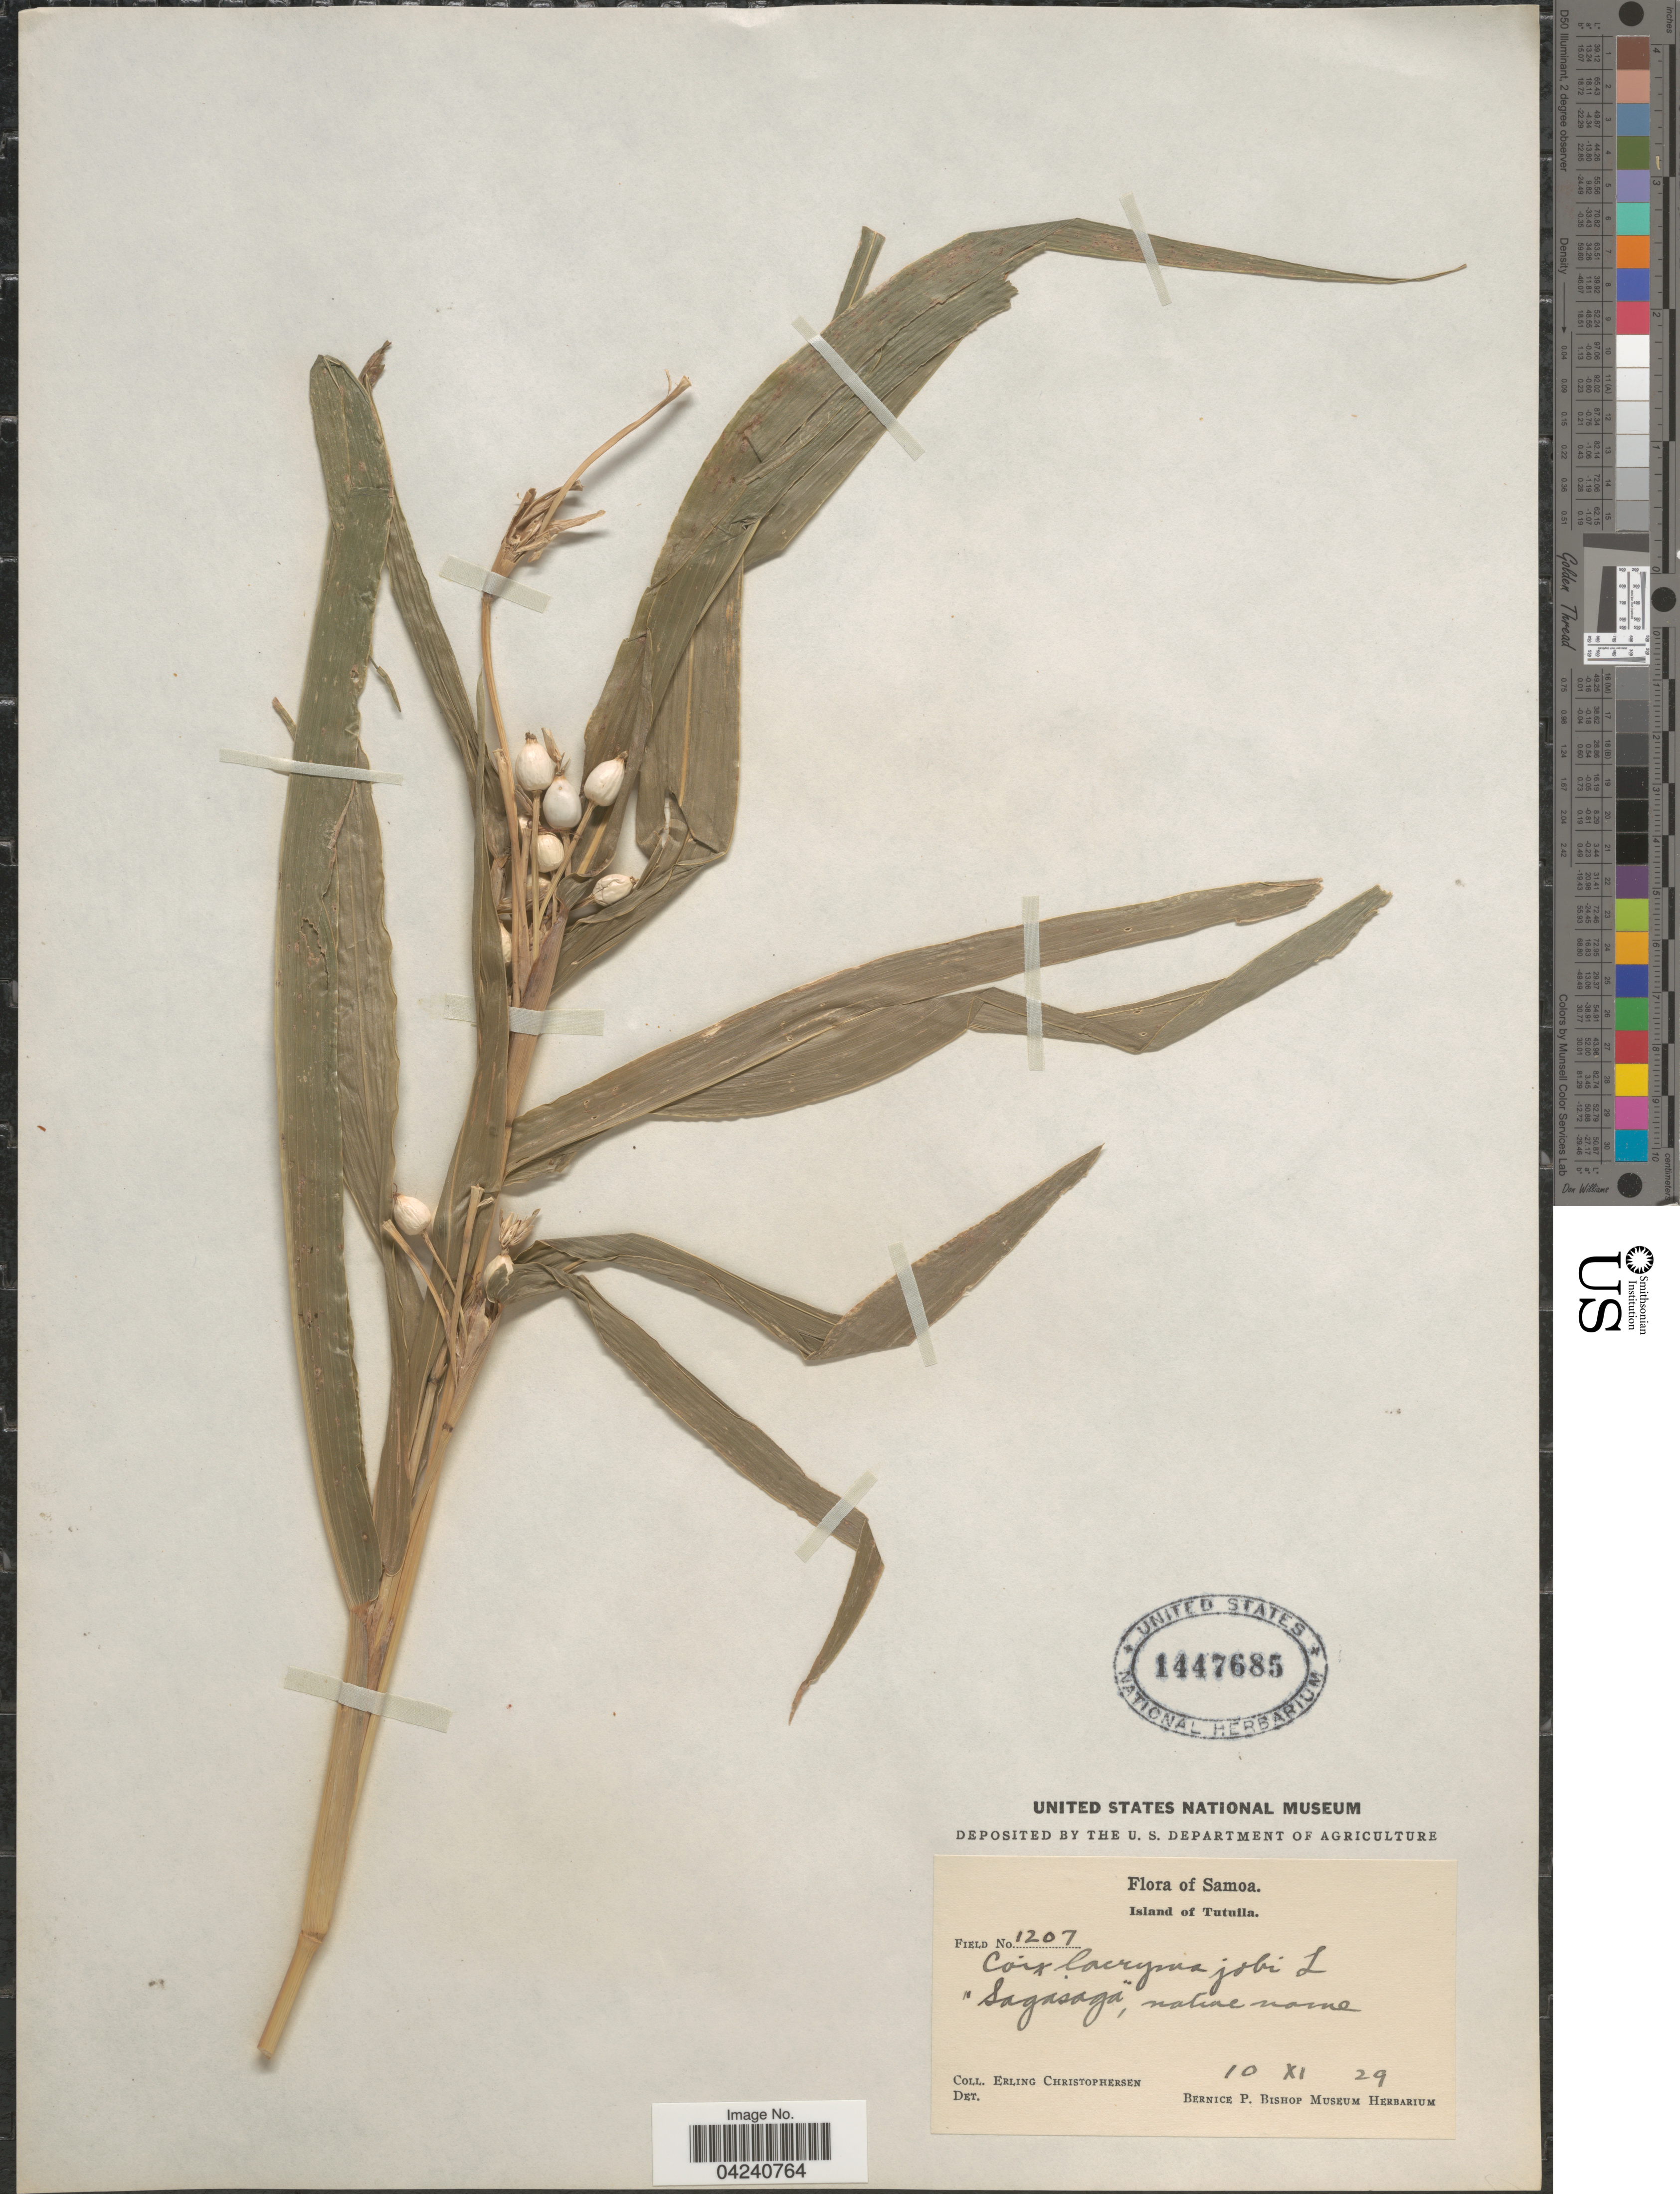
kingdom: Plantae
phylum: Tracheophyta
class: Liliopsida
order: Poales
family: Poaceae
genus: Coix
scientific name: Coix lacryma-jobi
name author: L.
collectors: E. Christophersen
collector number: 1207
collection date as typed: Transcribed d/m/y: 10/11/29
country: American Samoa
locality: Samoa. Island of Tutuila.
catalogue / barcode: US 1447685